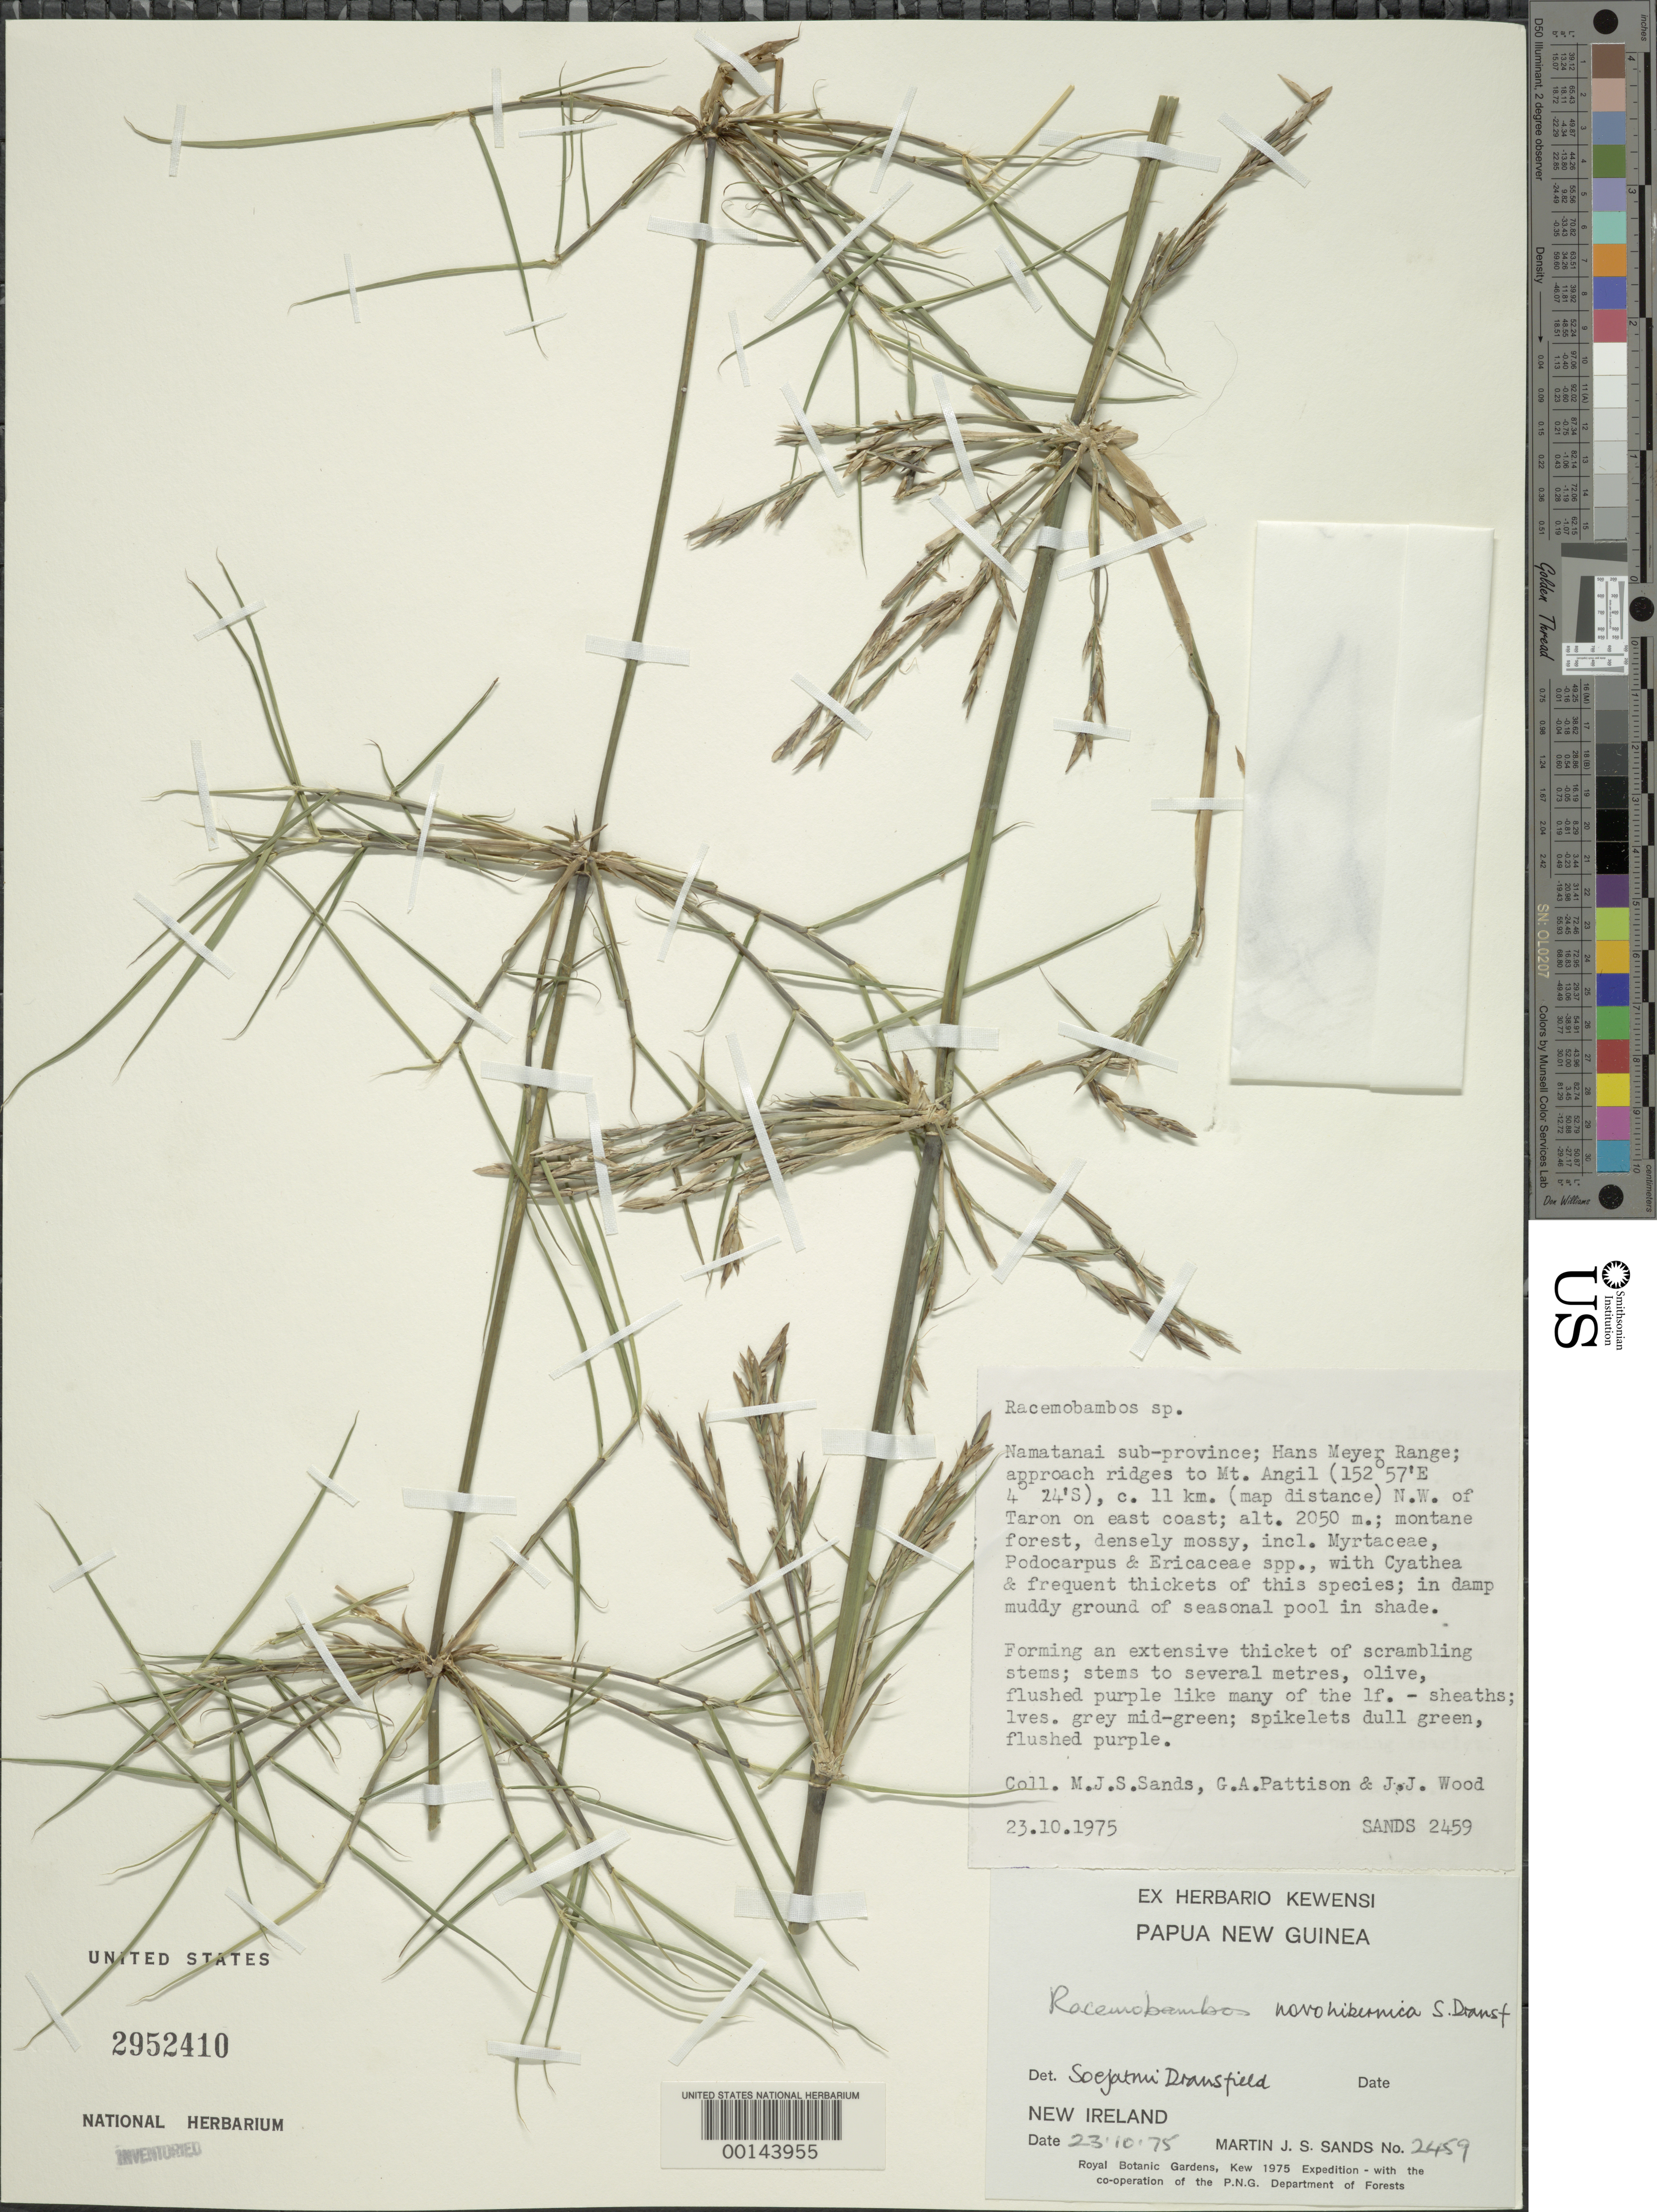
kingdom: Plantae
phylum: Tracheophyta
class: Liliopsida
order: Poales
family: Poaceae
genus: Racemobambos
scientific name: Racemobambos sp.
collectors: M. Sands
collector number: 2459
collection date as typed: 23 Oct 1975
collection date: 1975-10-23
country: Papua New Guinea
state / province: New Ireland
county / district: Namatanai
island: New Ireland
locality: Namatanai, hans meyer range, mt. angil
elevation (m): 2050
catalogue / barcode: US 2952410